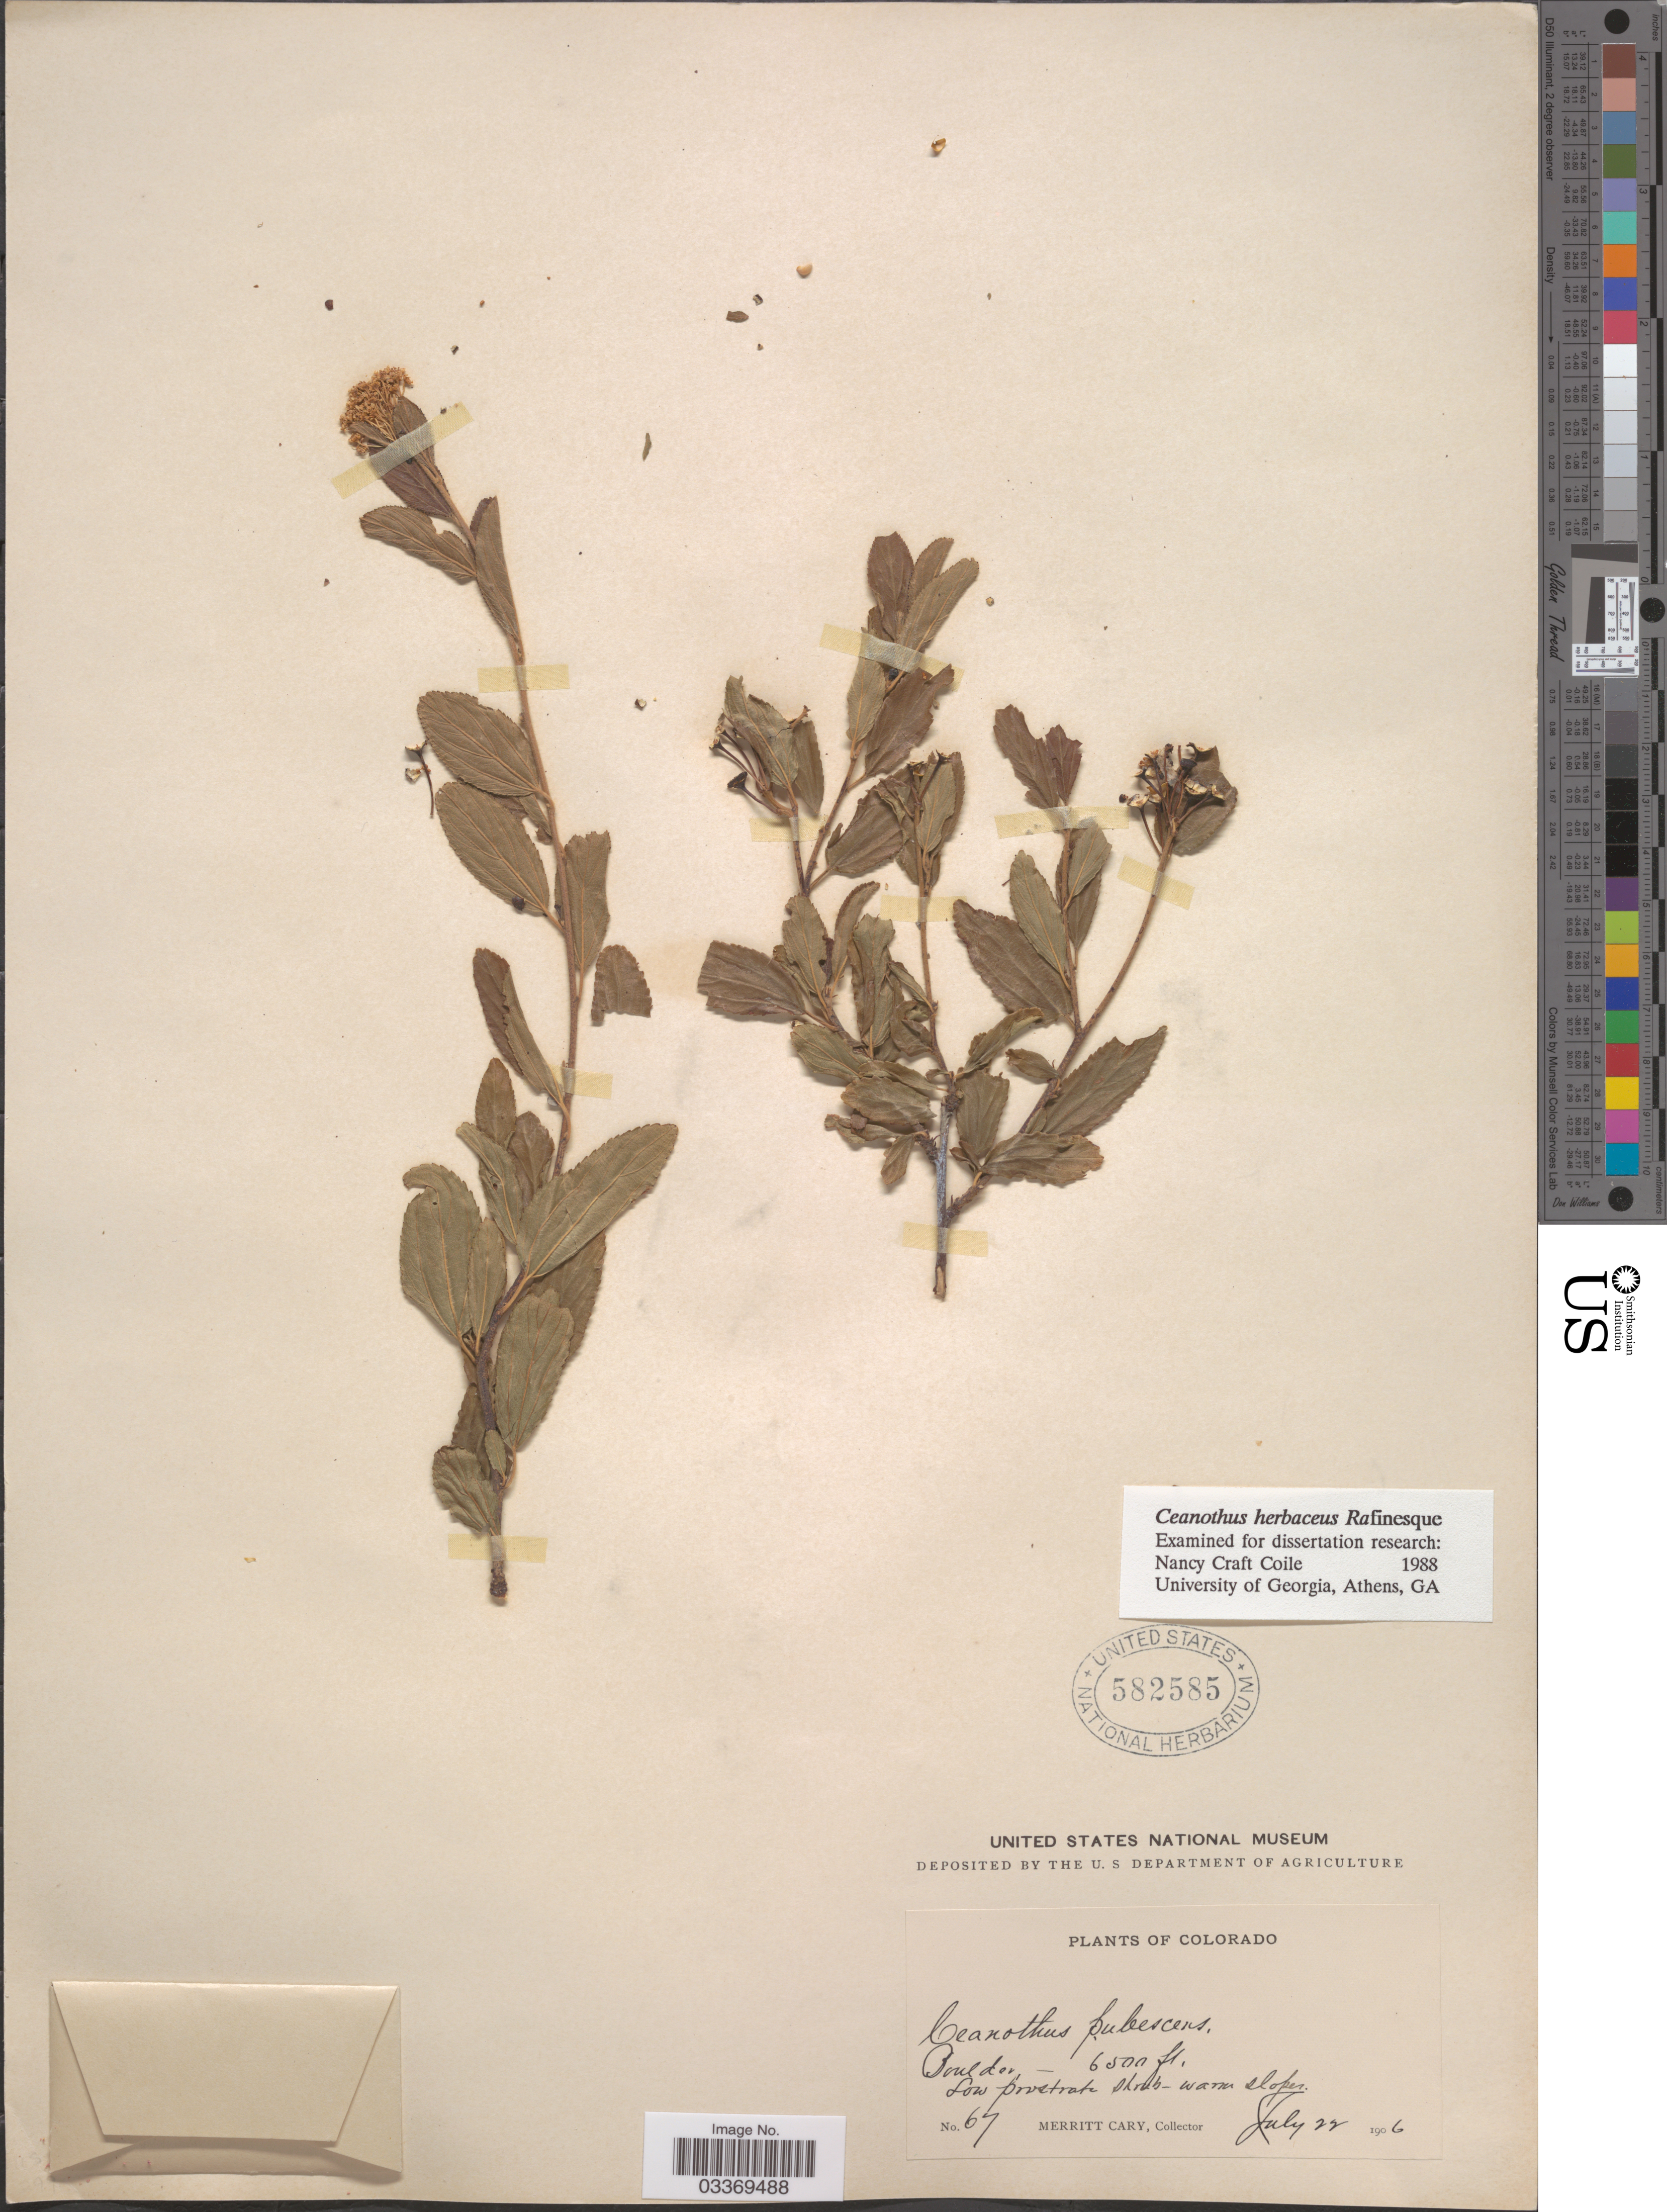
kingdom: Plantae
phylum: Tracheophyta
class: Magnoliopsida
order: Rosales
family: Rhamnaceae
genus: Ceanothus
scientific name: Ceanothus ovatus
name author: Desf.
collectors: M. Cary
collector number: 67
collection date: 1906-07-22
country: United States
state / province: Colorado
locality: Boulder.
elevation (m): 1981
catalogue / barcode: US 582585